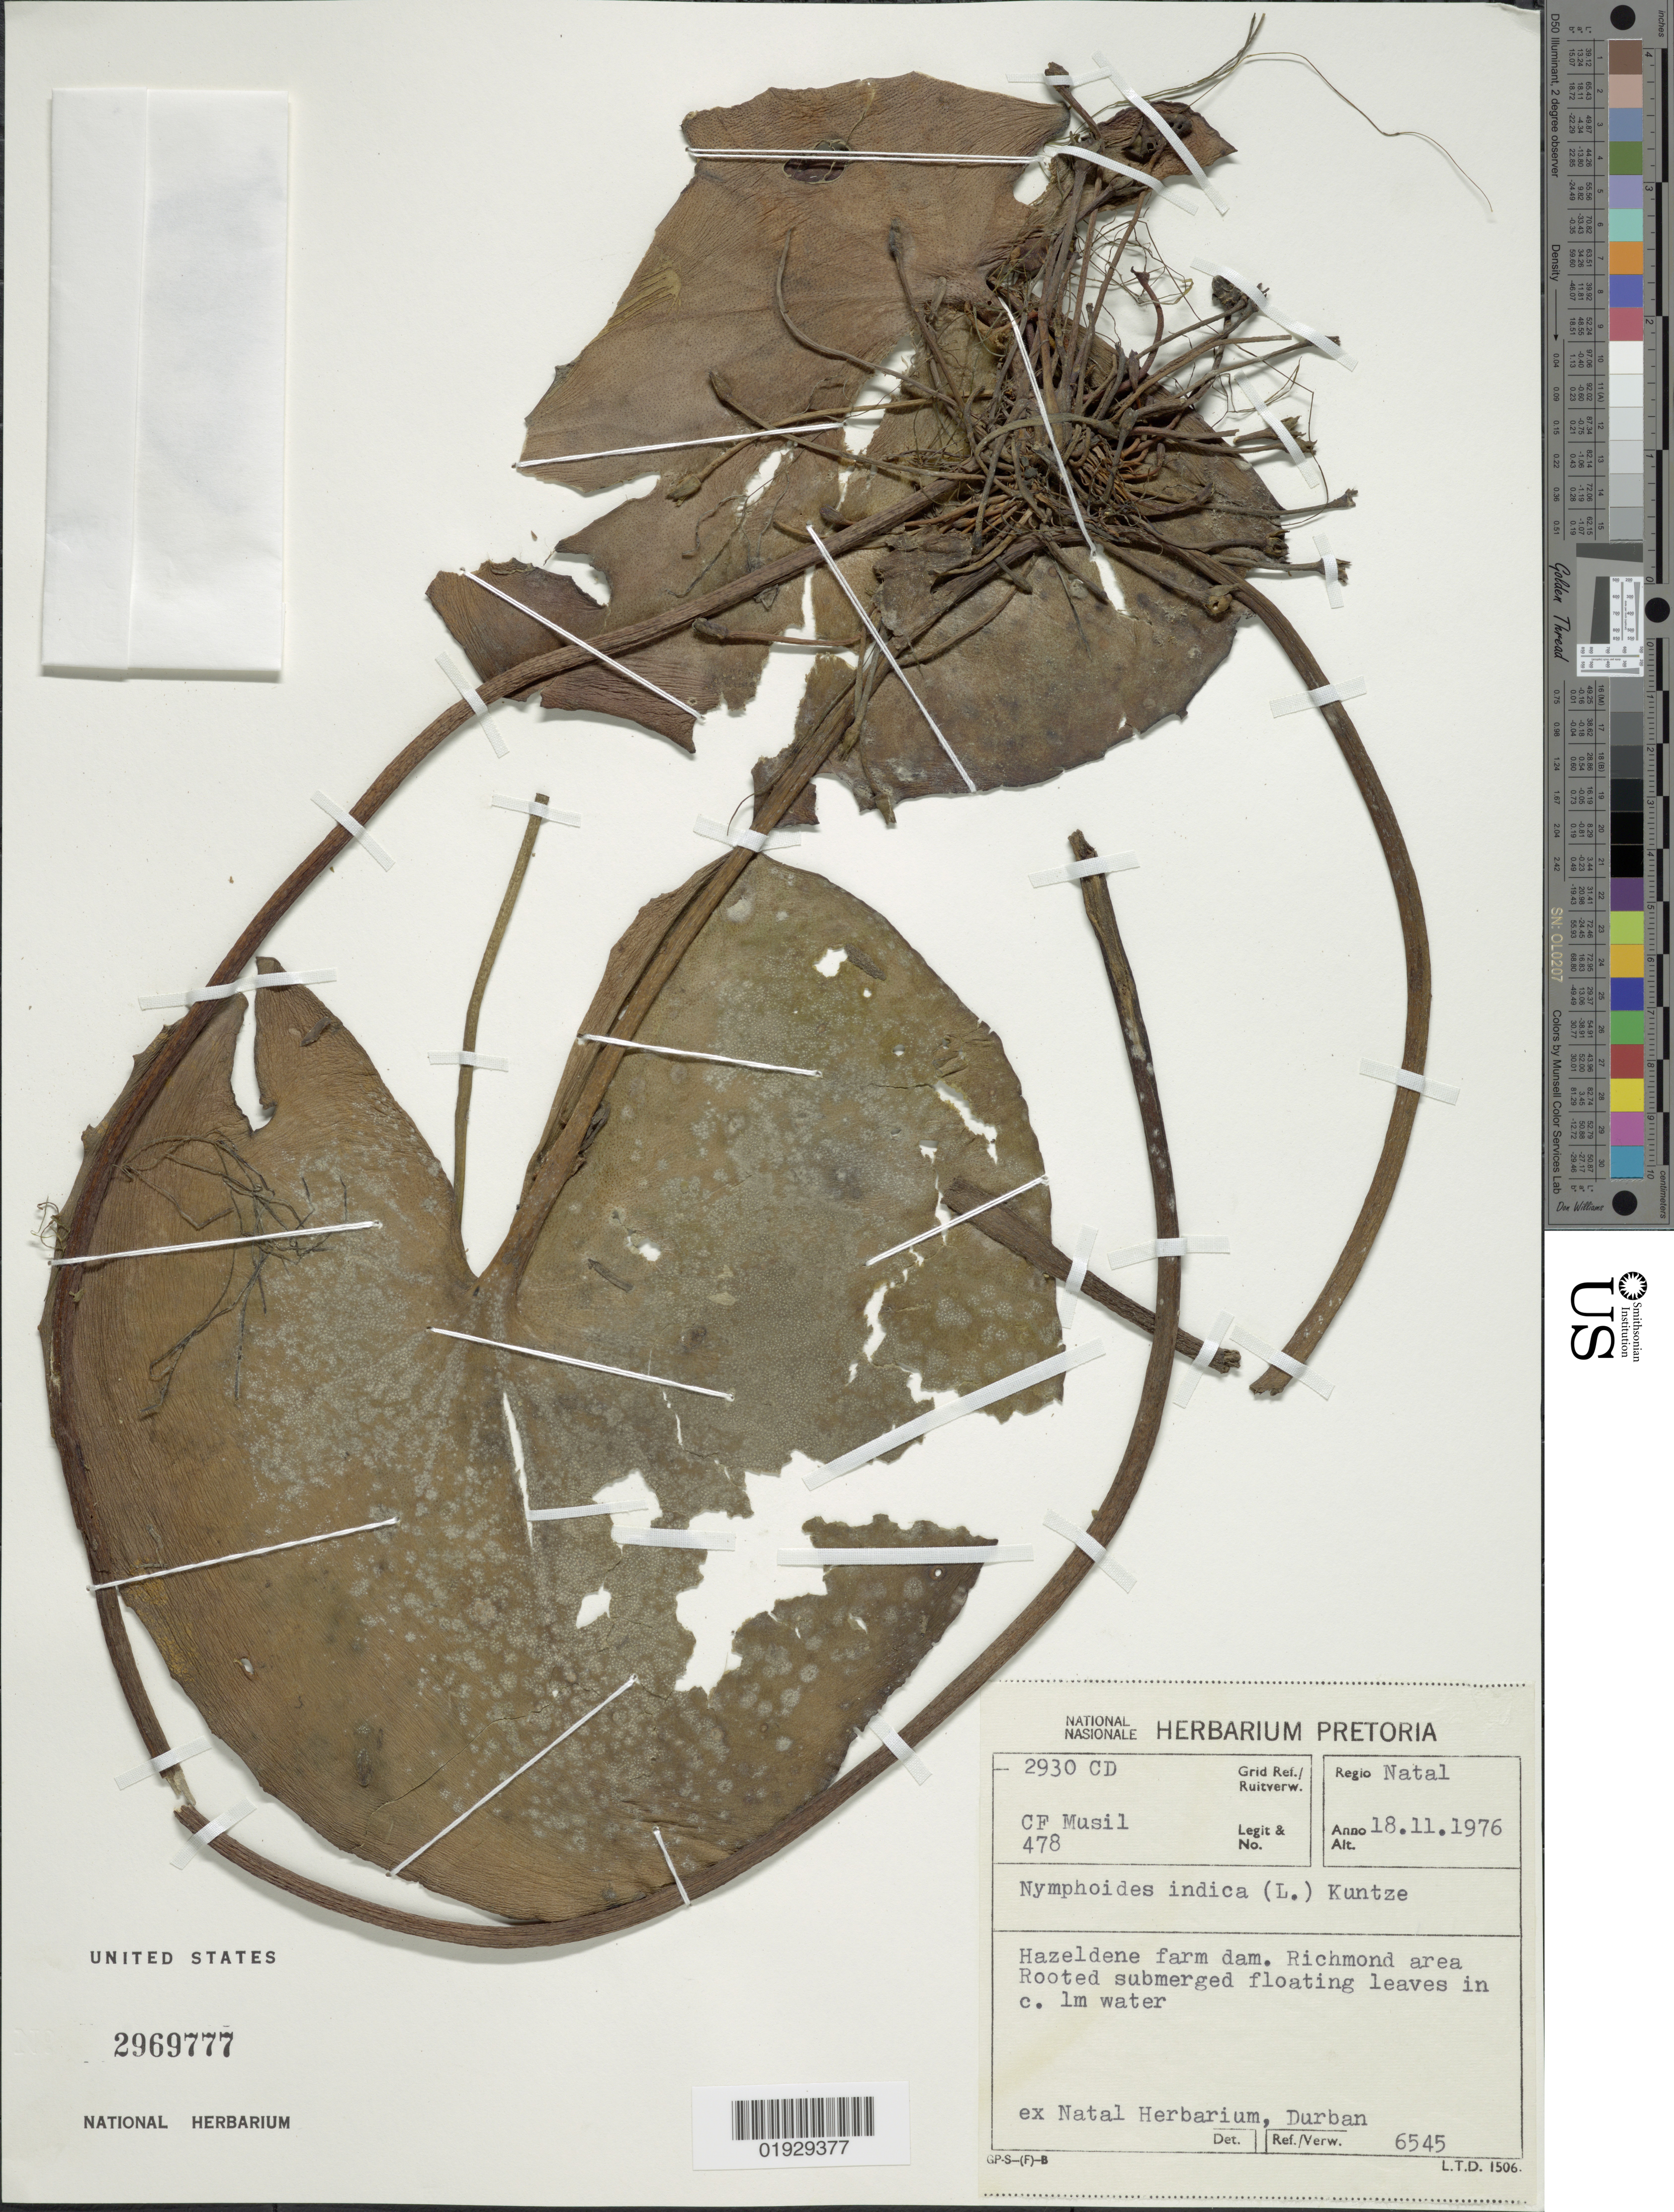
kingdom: Plantae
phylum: Tracheophyta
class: Magnoliopsida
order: Asterales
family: Menyanthaceae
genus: Nymphoides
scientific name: Nymphoides indica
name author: (L.) Kuntze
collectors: C. Musil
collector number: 478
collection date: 1976-11-18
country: South Africa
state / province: KwaZulu-Natal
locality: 2930 CD Grid Ref./ Ruitverw. Regio Natal. Hazeldene farm dam. Richmond area.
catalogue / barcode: US 2969777